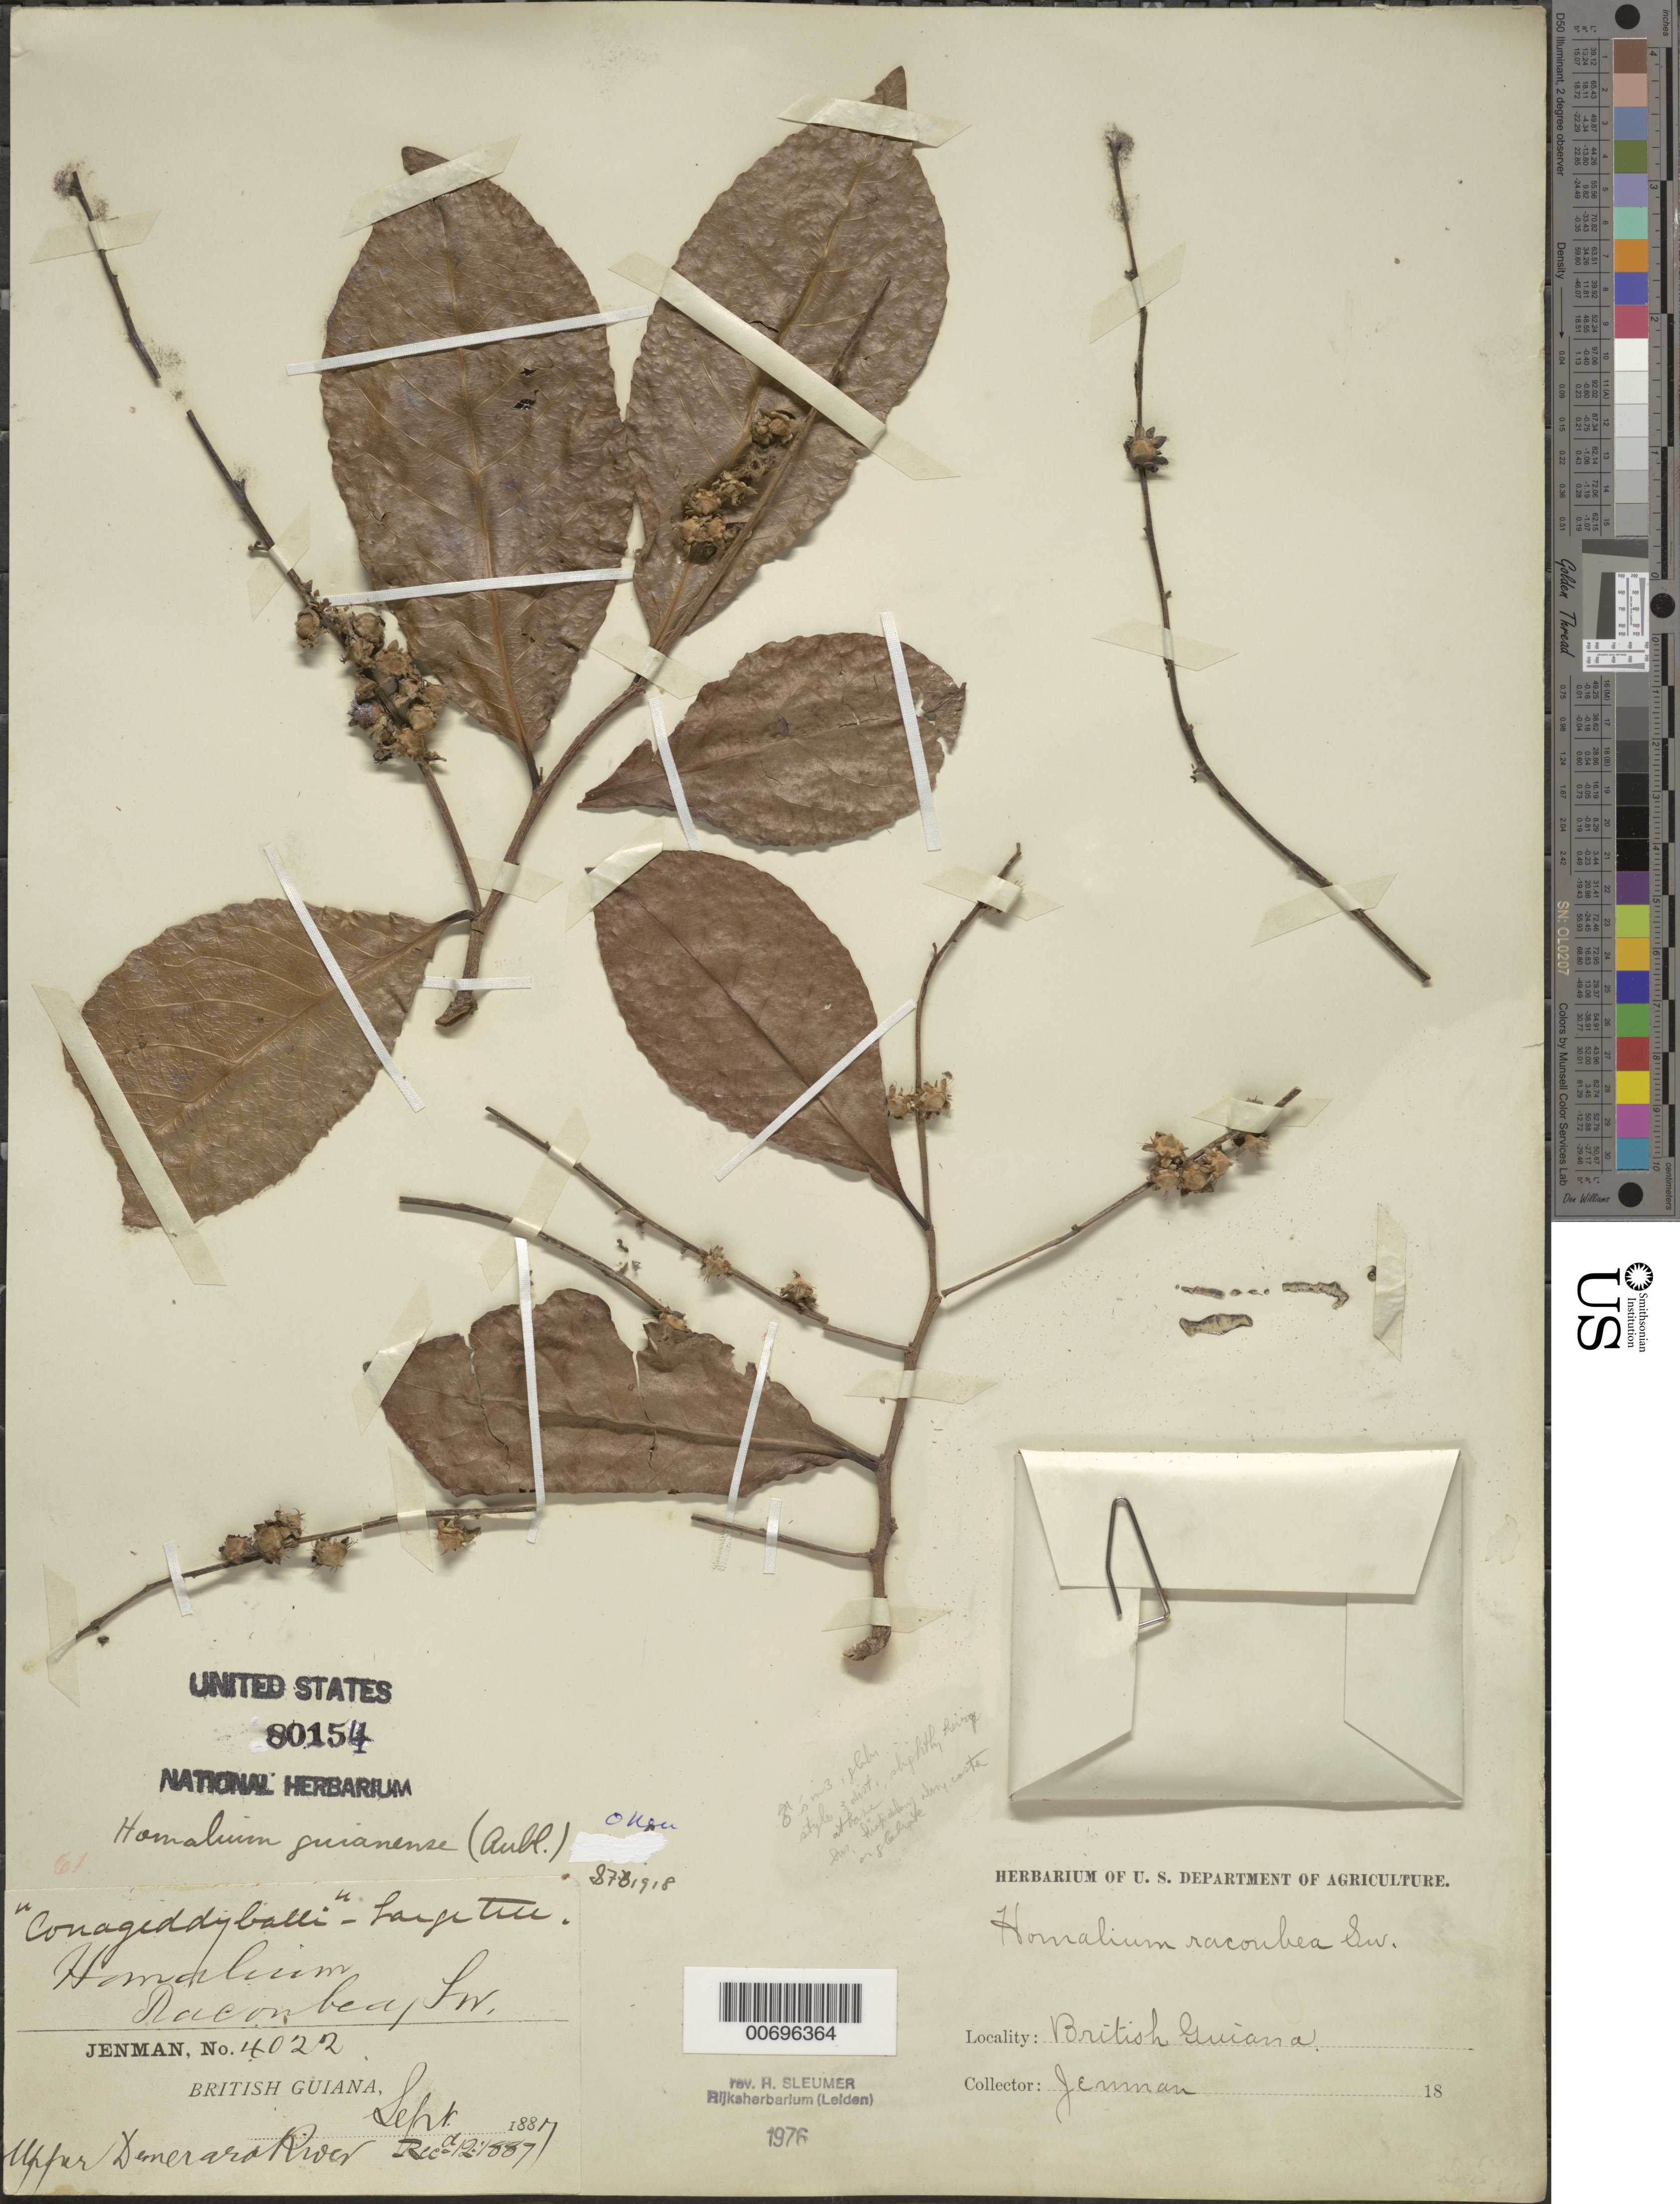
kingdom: Plantae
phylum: Tracheophyta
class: Magnoliopsida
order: Malpighiales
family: Salicaceae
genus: Homalium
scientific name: Homalium guianense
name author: (Aubl.) Oken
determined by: Sleumer, H. O.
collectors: G. S. Jenman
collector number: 4022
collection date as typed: September 1887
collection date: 1887-09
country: Guyana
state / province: U. Demerara-Berbice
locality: Upper Demerara River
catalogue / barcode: US 80154